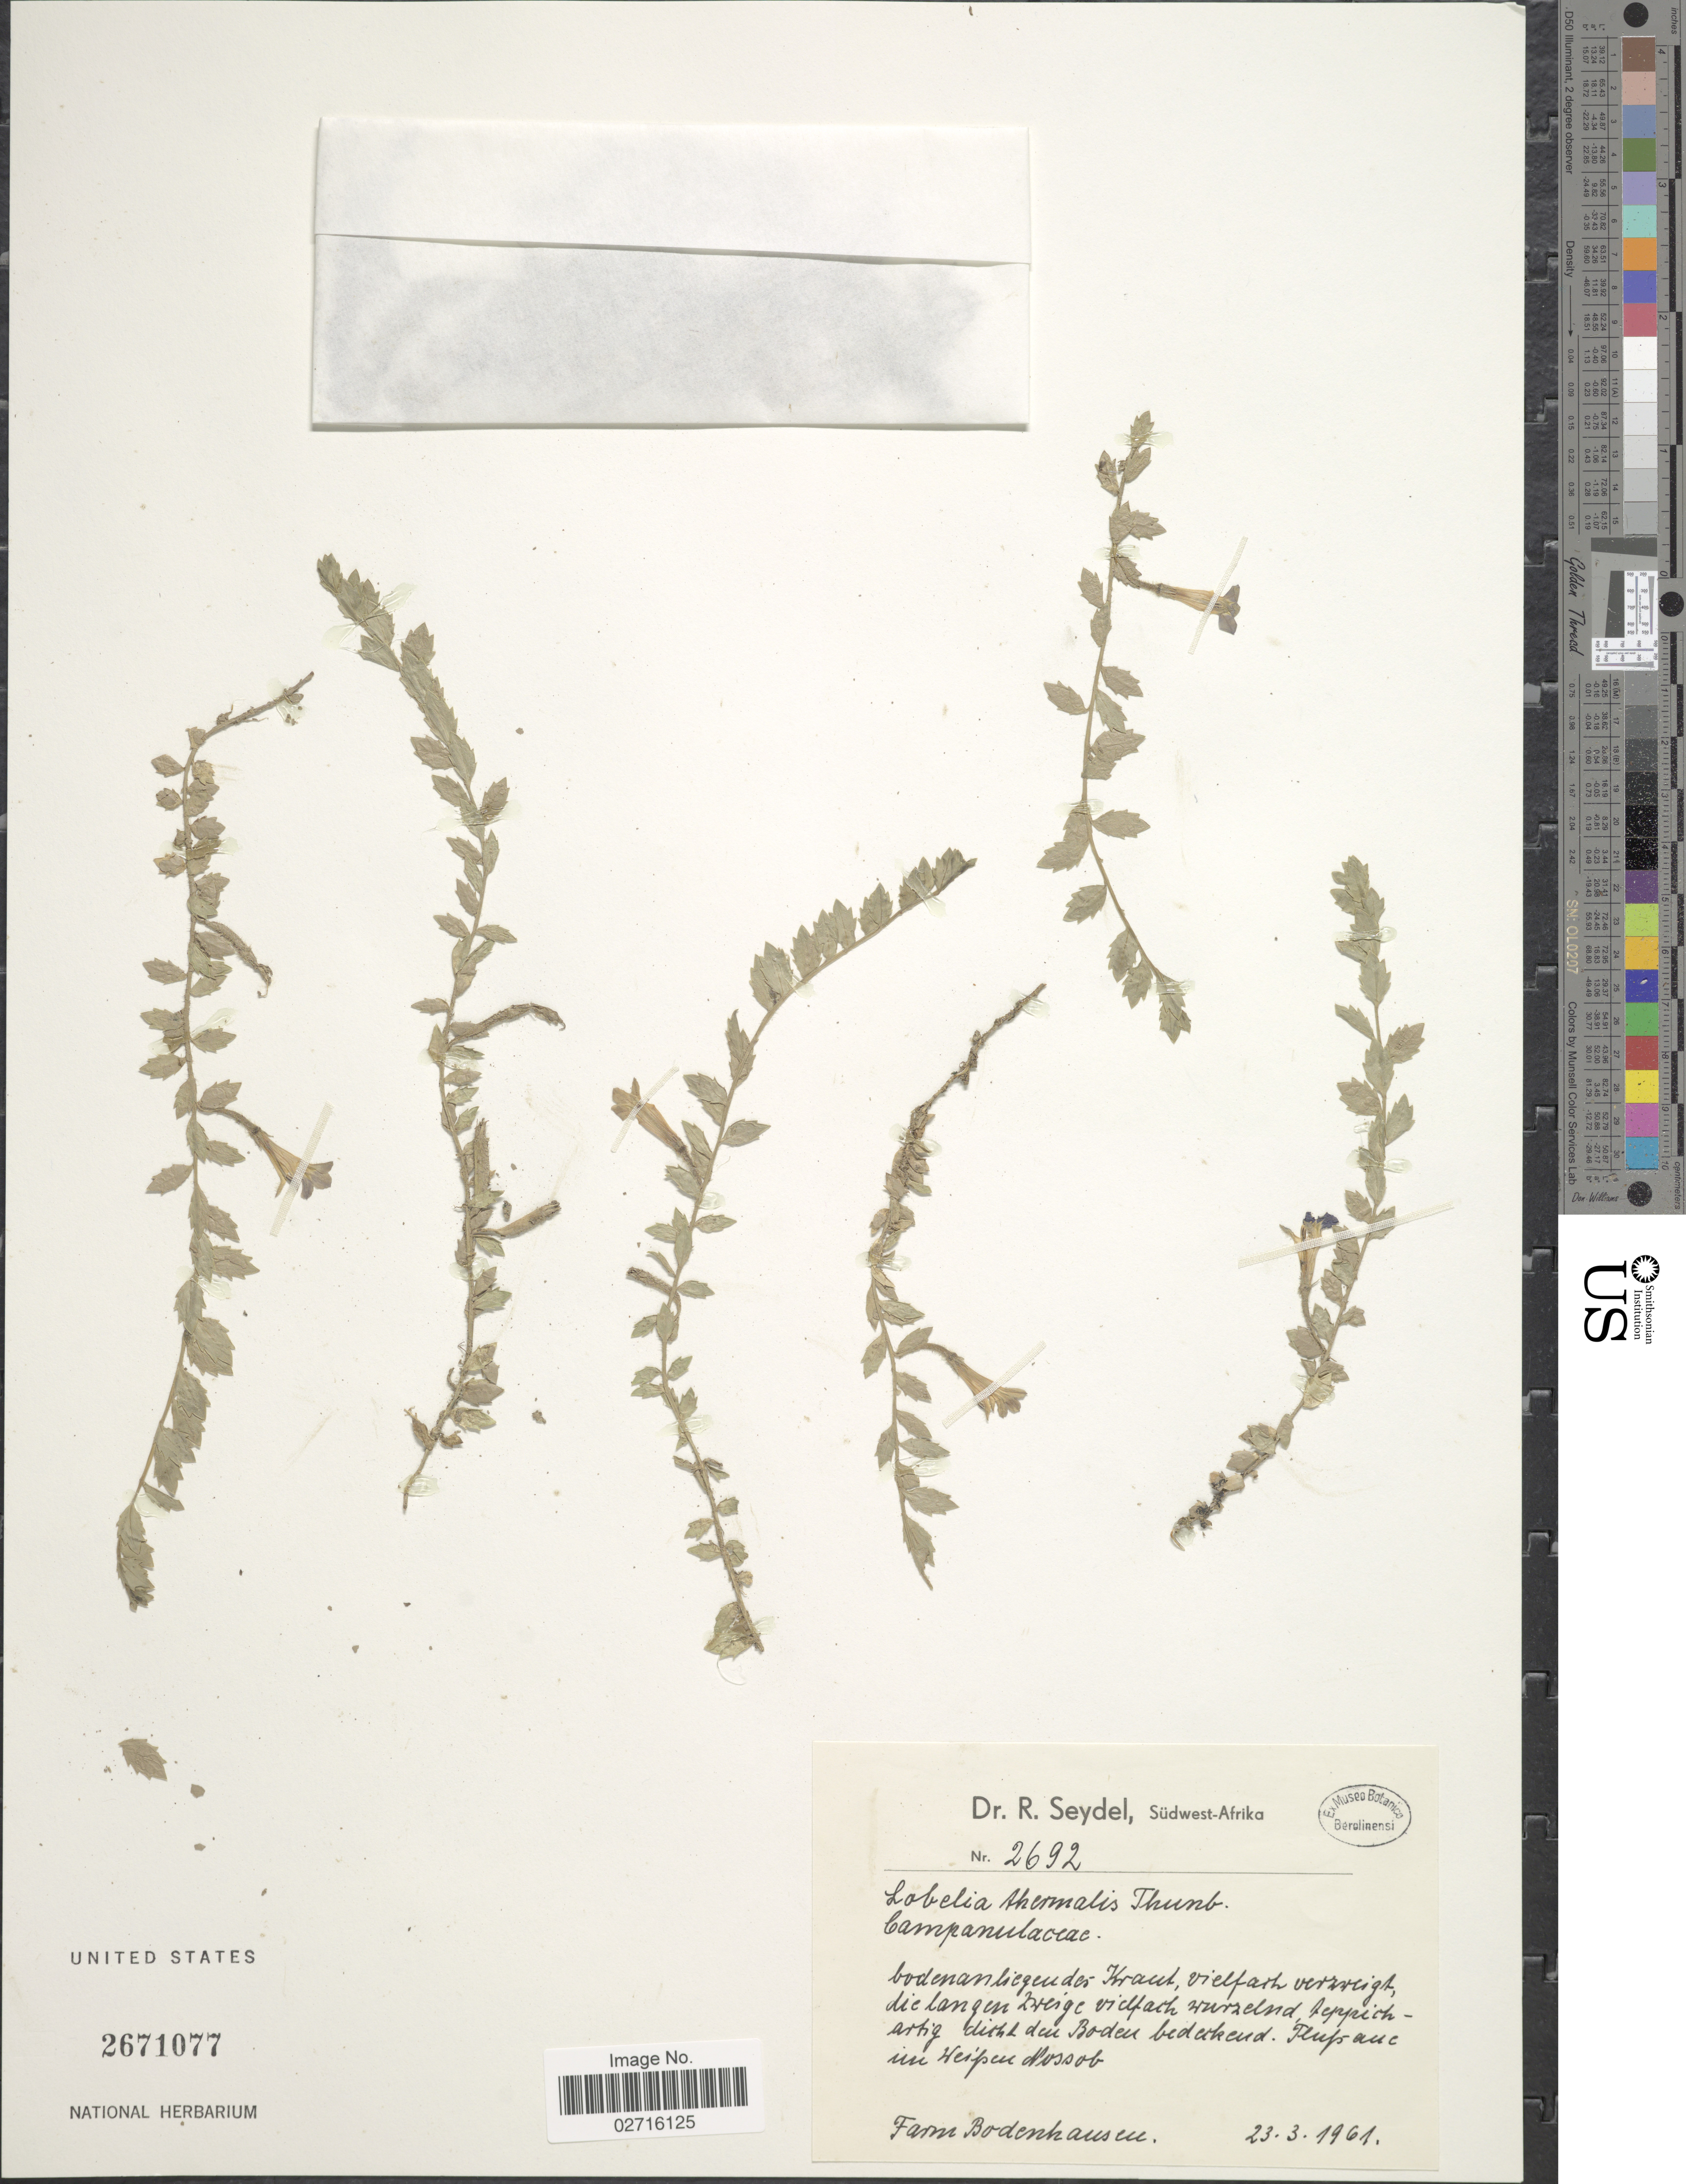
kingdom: Plantae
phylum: Tracheophyta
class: Magnoliopsida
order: Asterales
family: Campanulaceae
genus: Lobelia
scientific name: Lobelia thermalis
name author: Thunb.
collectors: R. Seydel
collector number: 2692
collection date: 1961-03-23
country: Namibia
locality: Südwest-Afrika, Farm Bodenhausen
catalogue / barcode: US 2671077